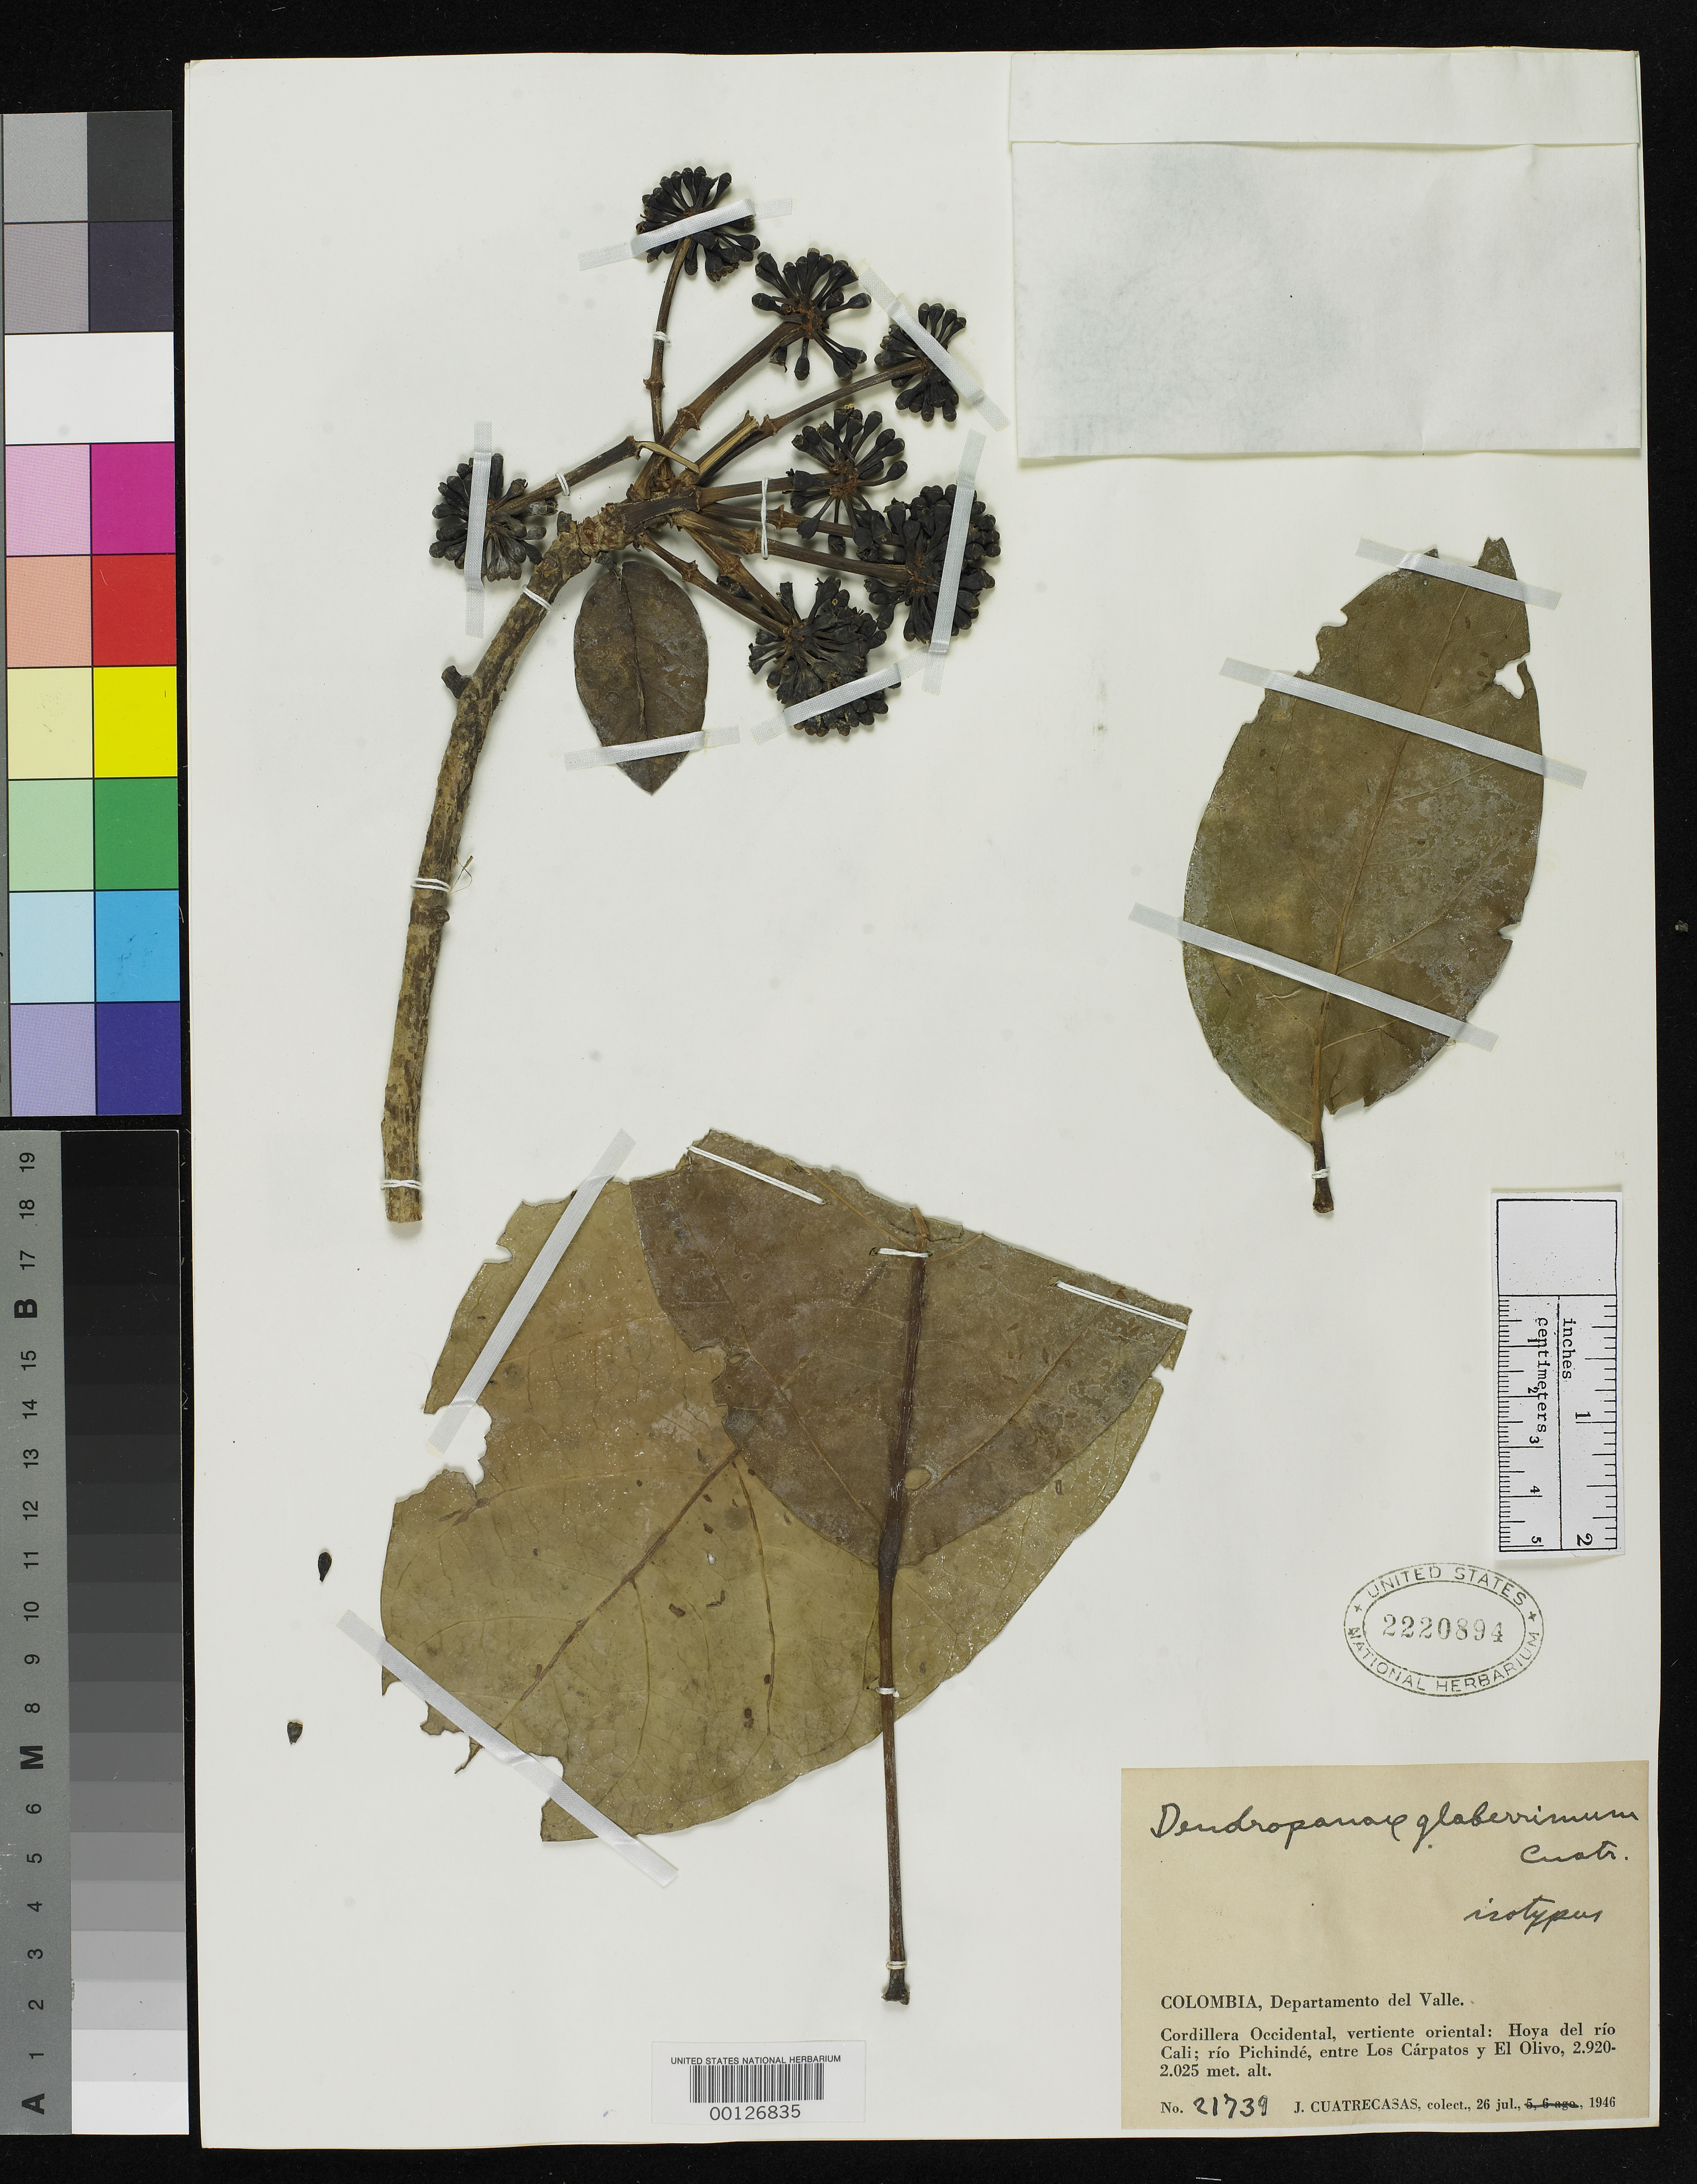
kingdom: Plantae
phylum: Tracheophyta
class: Magnoliopsida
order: Apiales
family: Araliaceae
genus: Dendropanax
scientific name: Dendropanax glaberrimus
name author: Cuatrec.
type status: Isotype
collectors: J. Cuatrecasas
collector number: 21739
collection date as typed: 26 Jul 1946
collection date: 1946-07-26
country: Colombia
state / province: Valle del Cauca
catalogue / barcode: US 2220894